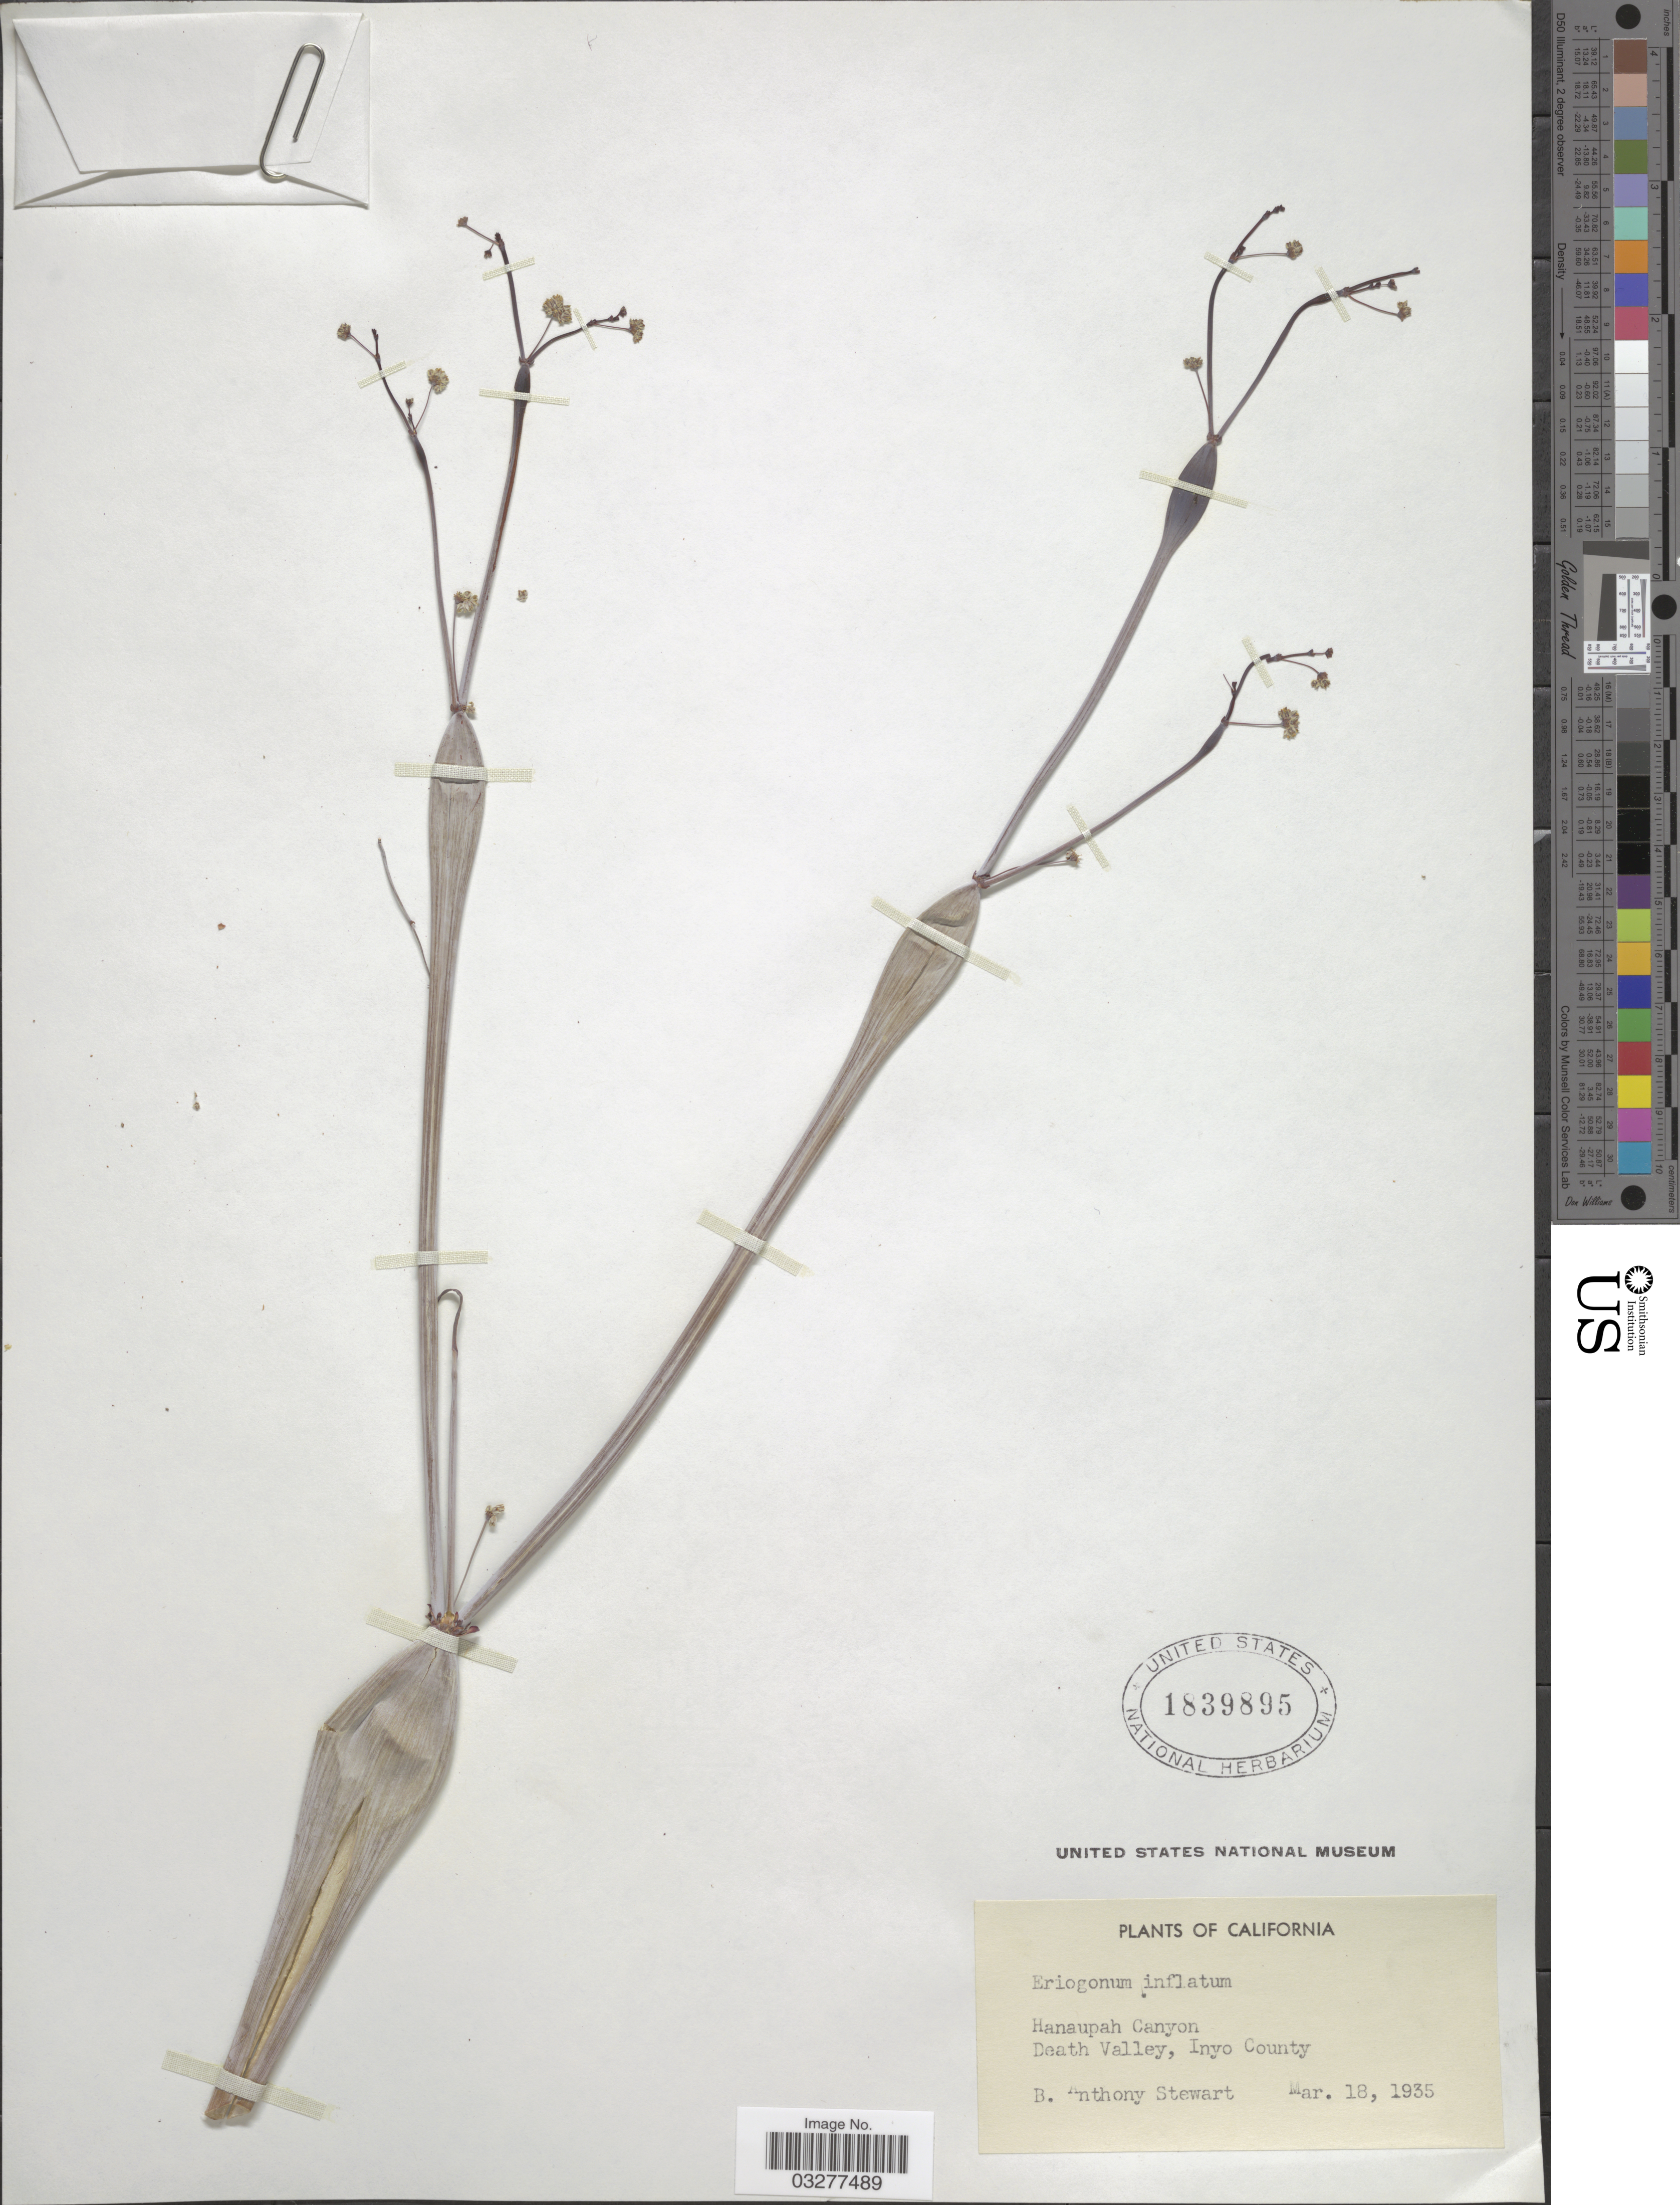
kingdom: Plantae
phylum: Tracheophyta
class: Magnoliopsida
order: Caryophyllales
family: Polygonaceae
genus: Eriogonum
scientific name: Eriogonum inflatum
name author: Torr. & Frém.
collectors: B. Stewart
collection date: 1935-03-18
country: United States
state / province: California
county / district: Inyo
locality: Hanaupah Canyon. Death Valley, Inyo County.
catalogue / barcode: US 1839895